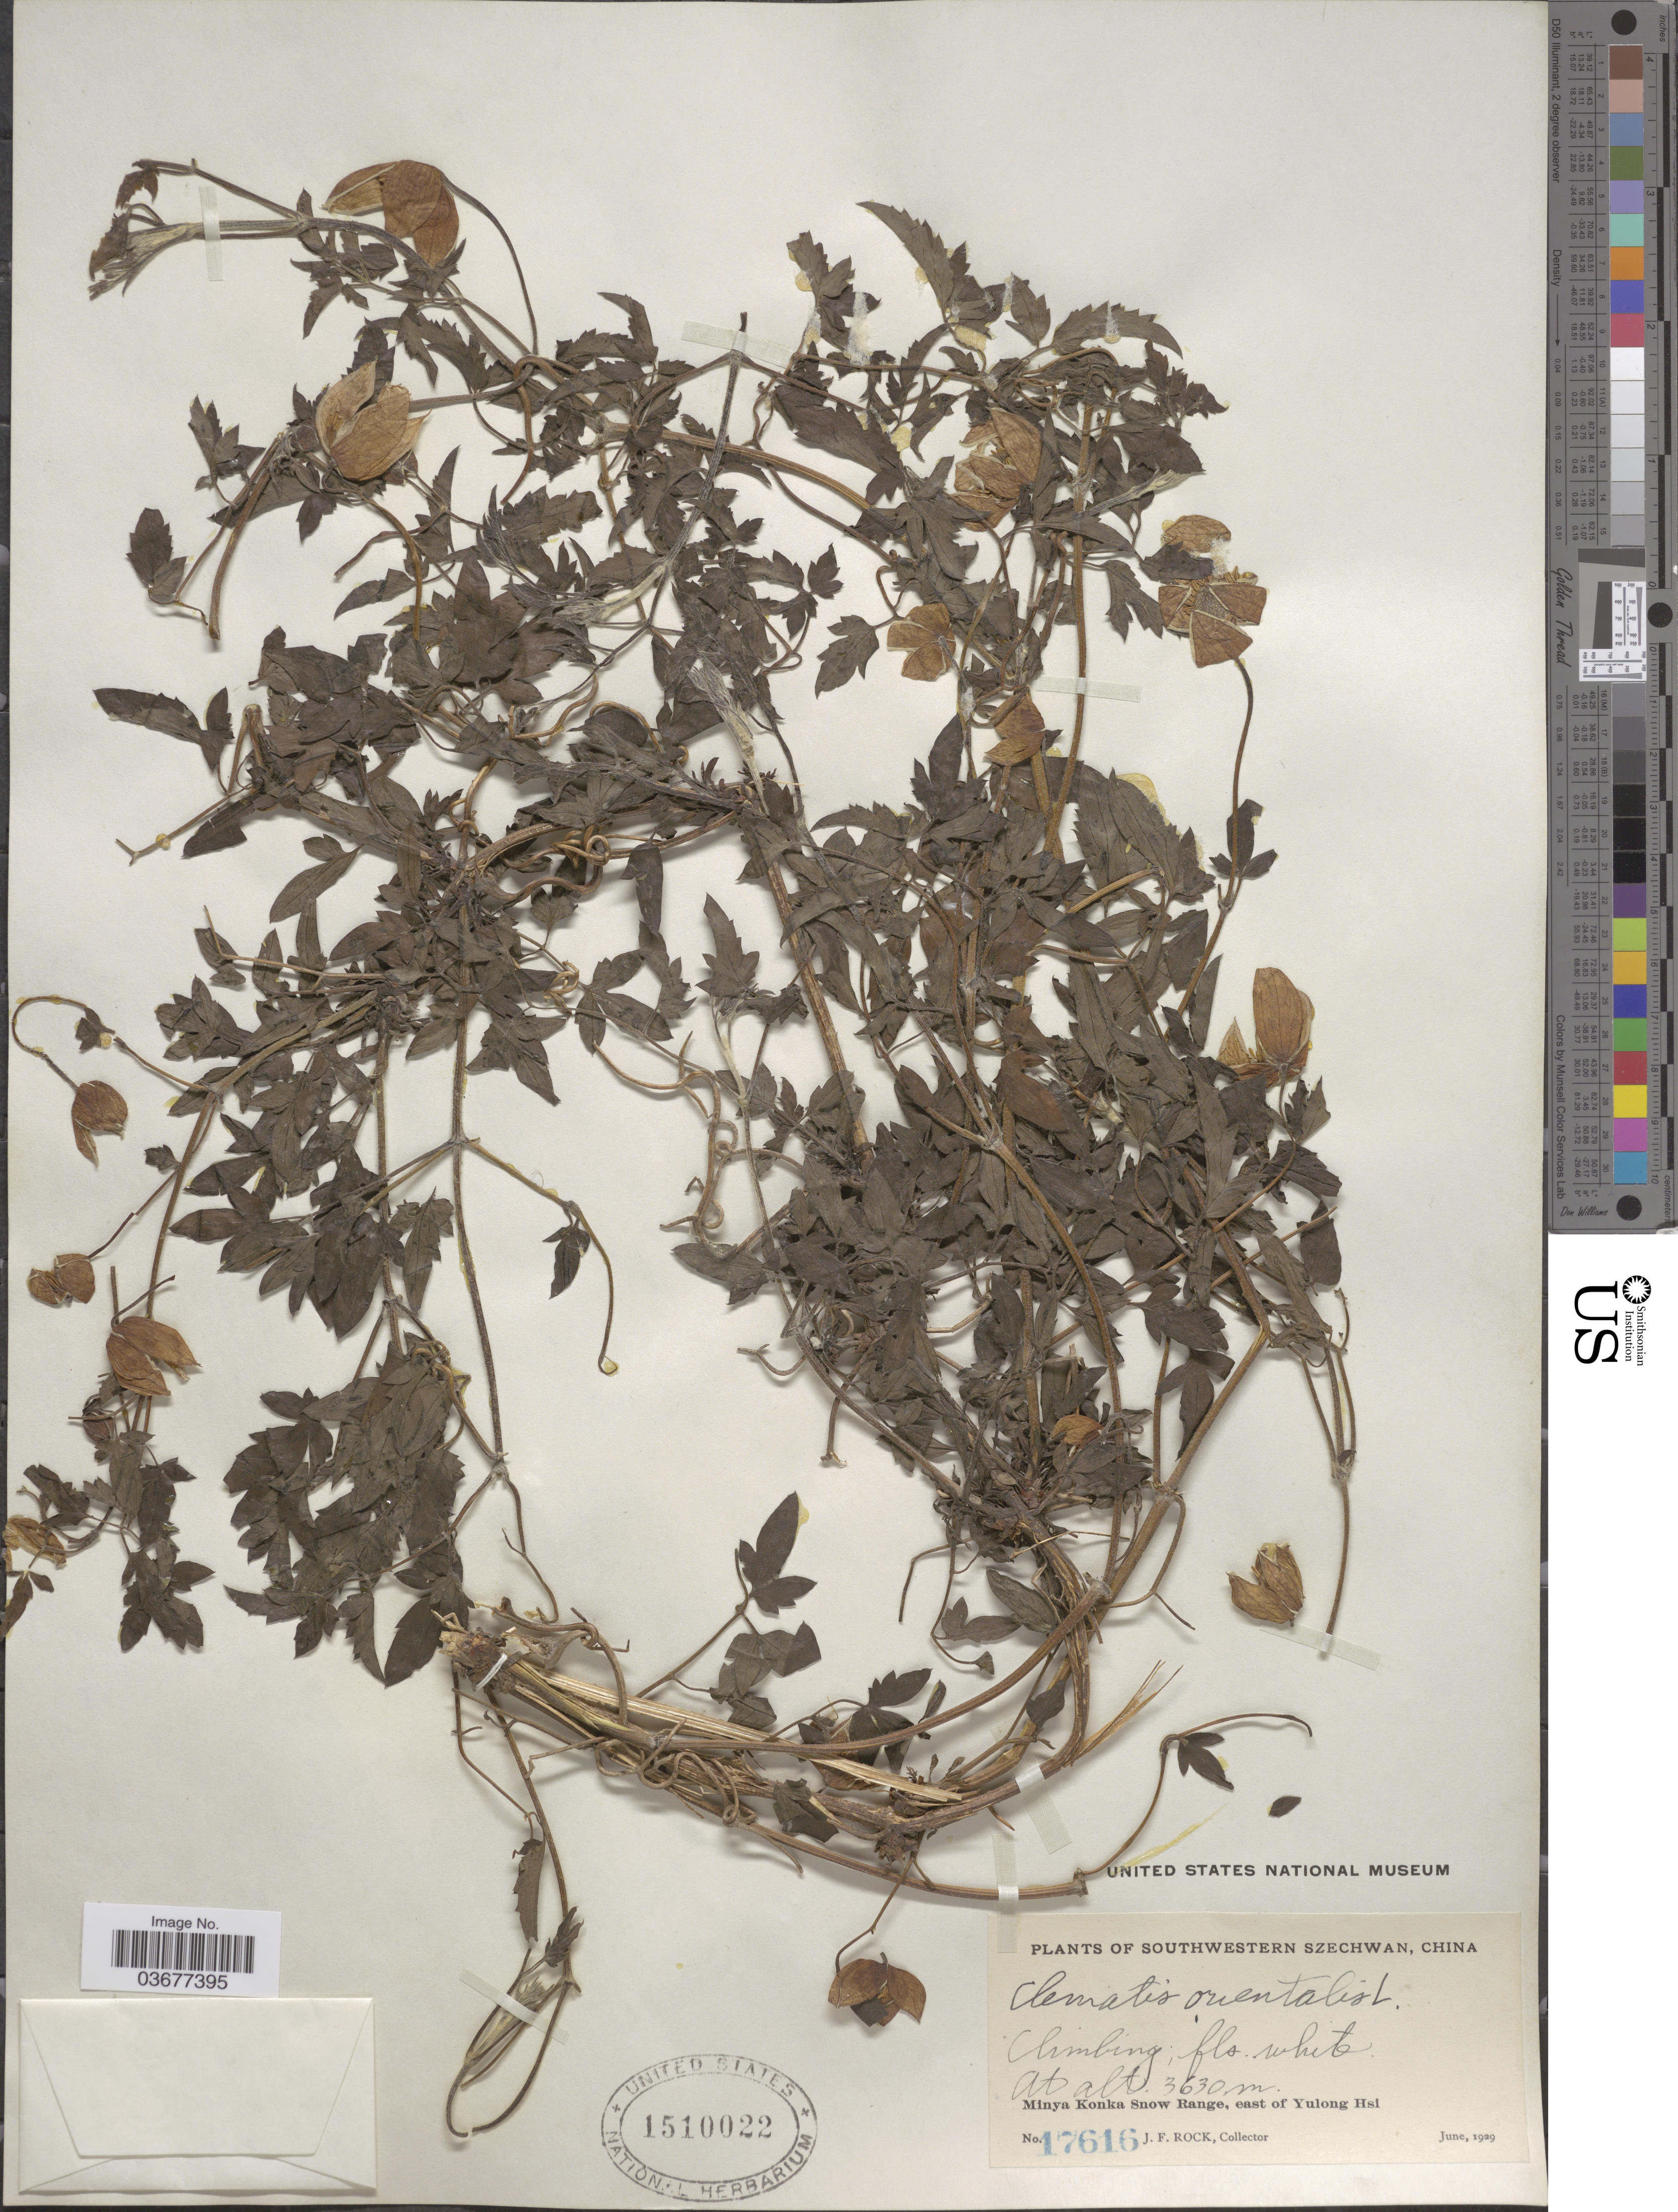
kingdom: Plantae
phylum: Tracheophyta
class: Magnoliopsida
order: Ranunculales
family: Ranunculaceae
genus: Clematis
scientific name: Clematis orientalis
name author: L.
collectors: J. Rock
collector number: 17616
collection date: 1929-06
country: China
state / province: Sichuan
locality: Southwestern Szechwan. Minya Konka Snow Range, east of Yulong Hsi.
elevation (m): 3630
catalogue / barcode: US 1510022